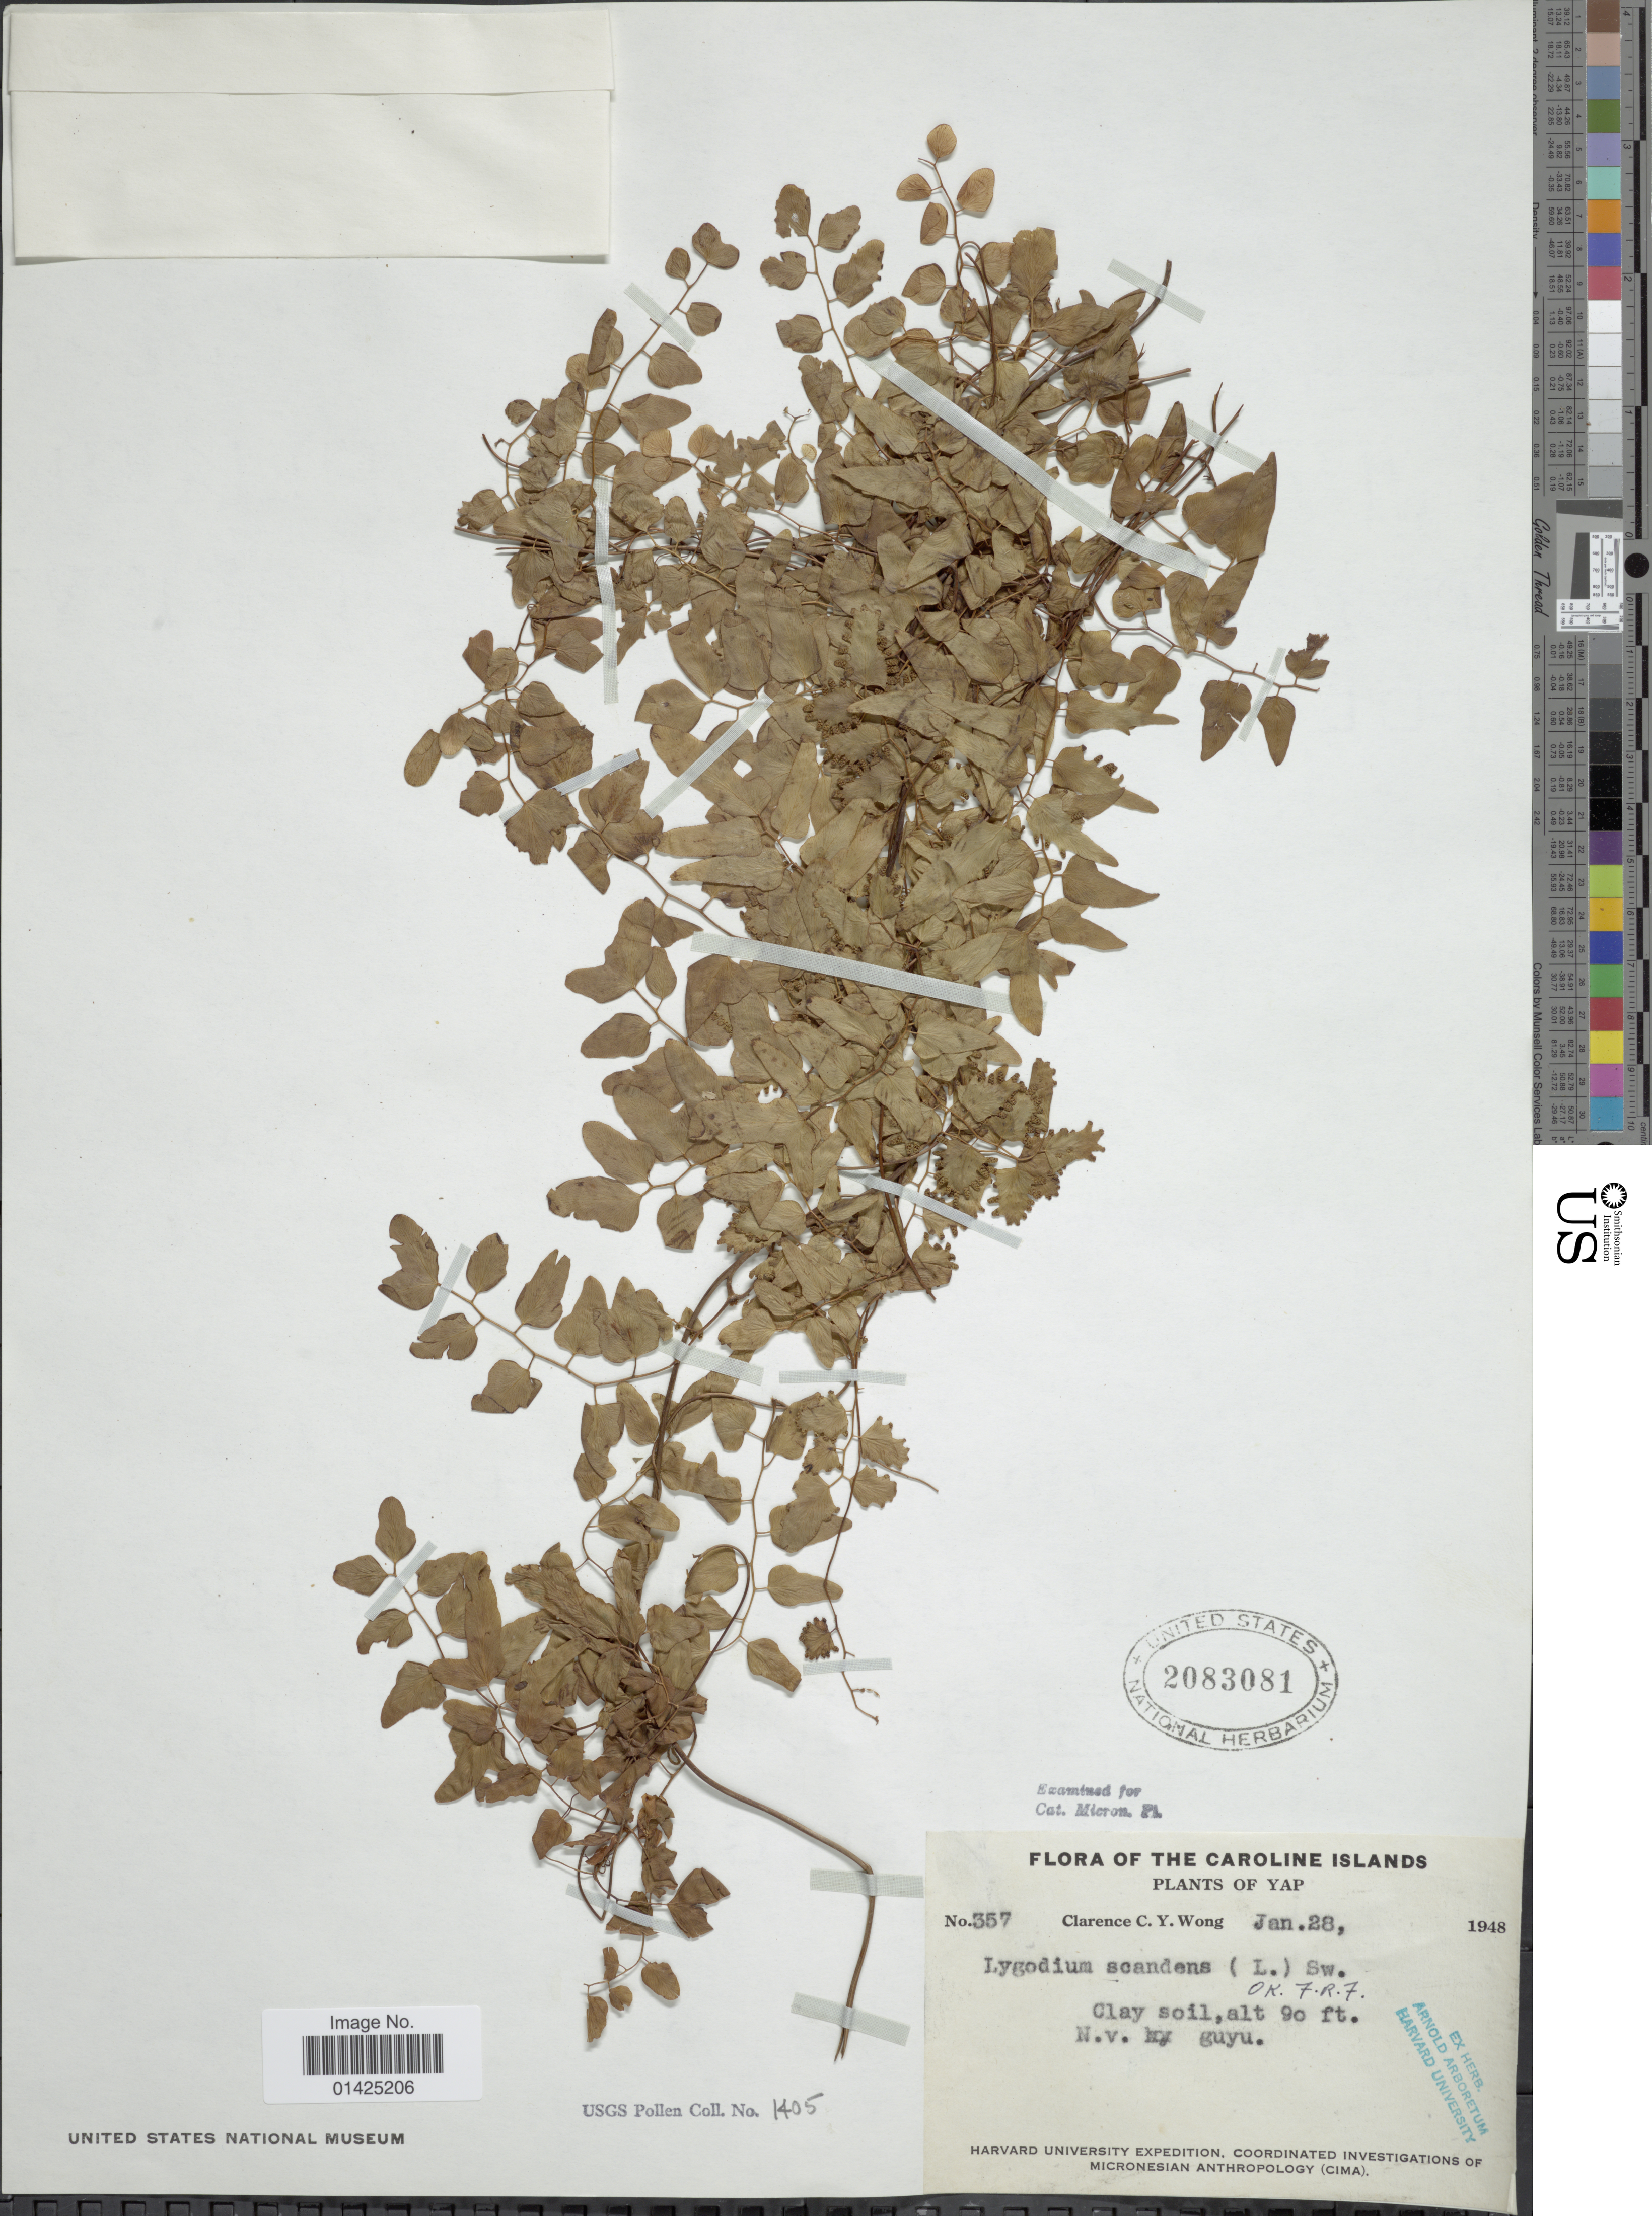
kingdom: Plantae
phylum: Tracheophyta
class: Polypodiopsida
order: Schizaeales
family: Lygodiaceae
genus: Lygodium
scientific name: Lygodium microphyllum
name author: (Cav.) R. Br.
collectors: C. Y. C. Wong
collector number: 357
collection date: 1948-01-28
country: Micronesia, Federated States of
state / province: Yap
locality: The Caroline Islands, Clay soil.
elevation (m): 27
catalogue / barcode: US 2083081